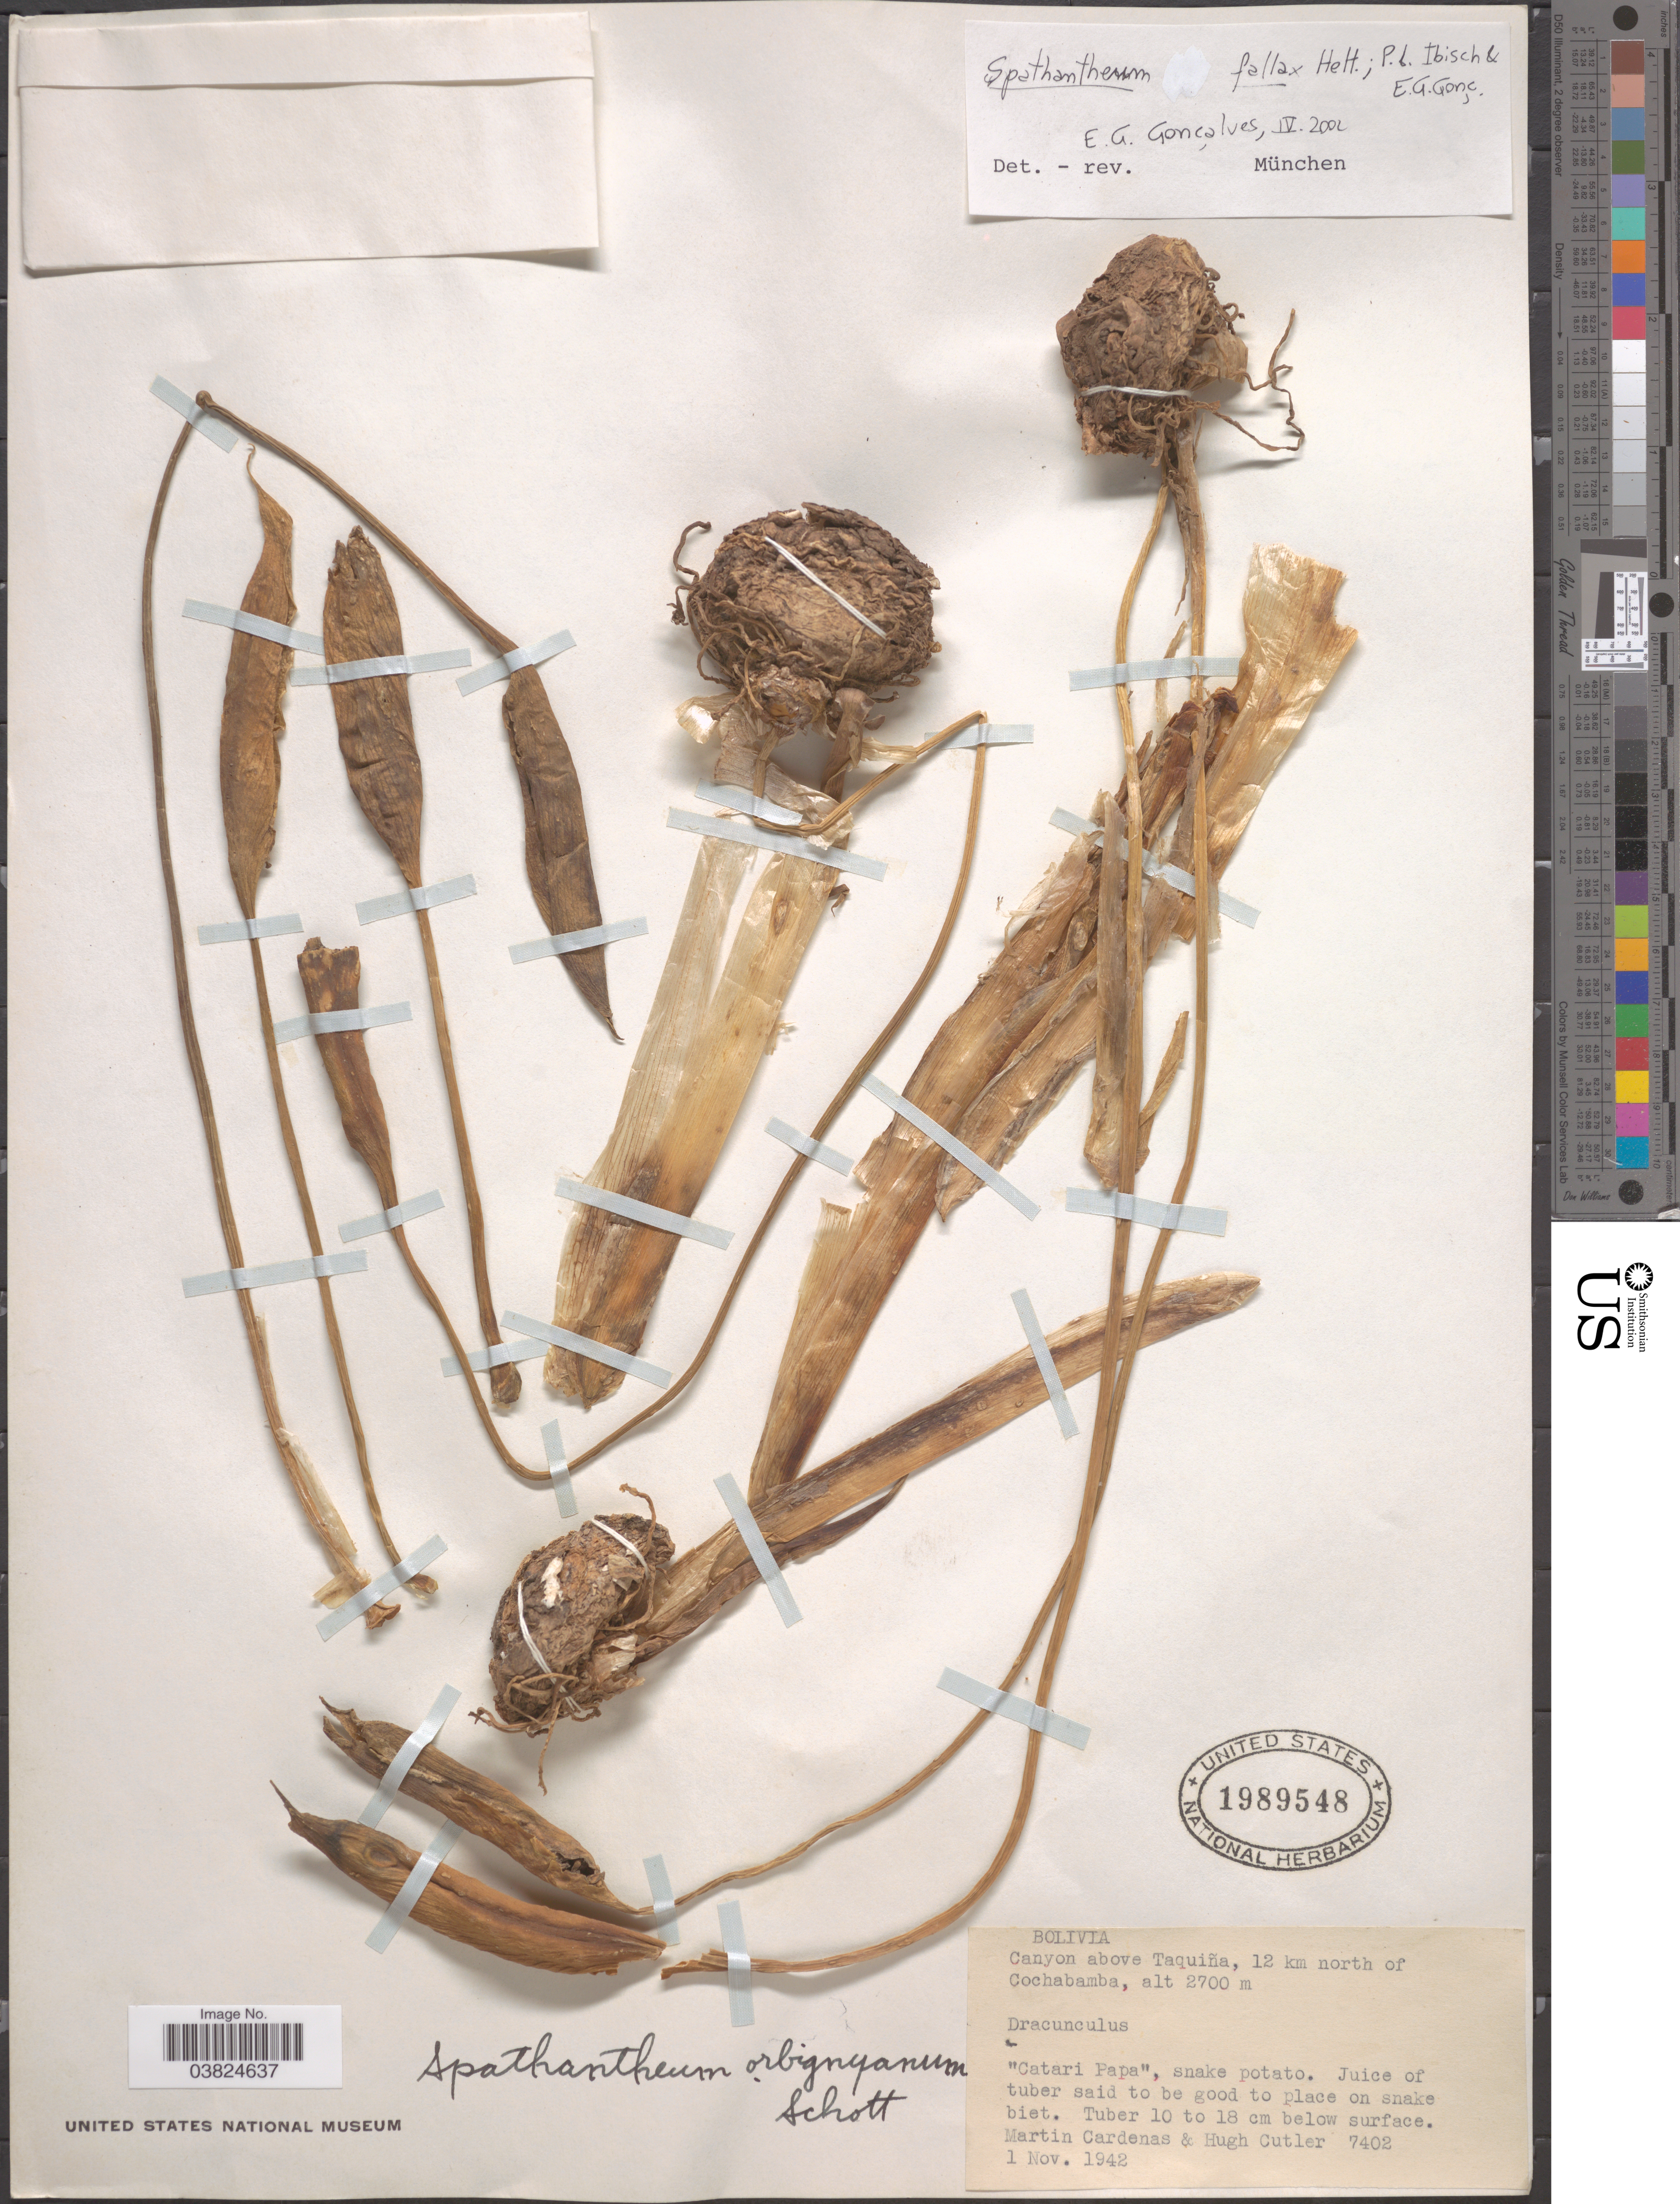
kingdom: Plantae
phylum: Tracheophyta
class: Liliopsida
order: Alismatales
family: Araceae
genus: Spathantheum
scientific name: Spathantheum fallax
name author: Hett. et al.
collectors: M. Cárdenas & H. C. Cutler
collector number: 7402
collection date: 1942-11-01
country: Bolivia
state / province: Cochabamba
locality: Canyon above Taquiña, 12 km north of Cochabamba.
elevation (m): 2700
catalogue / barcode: US 1989548